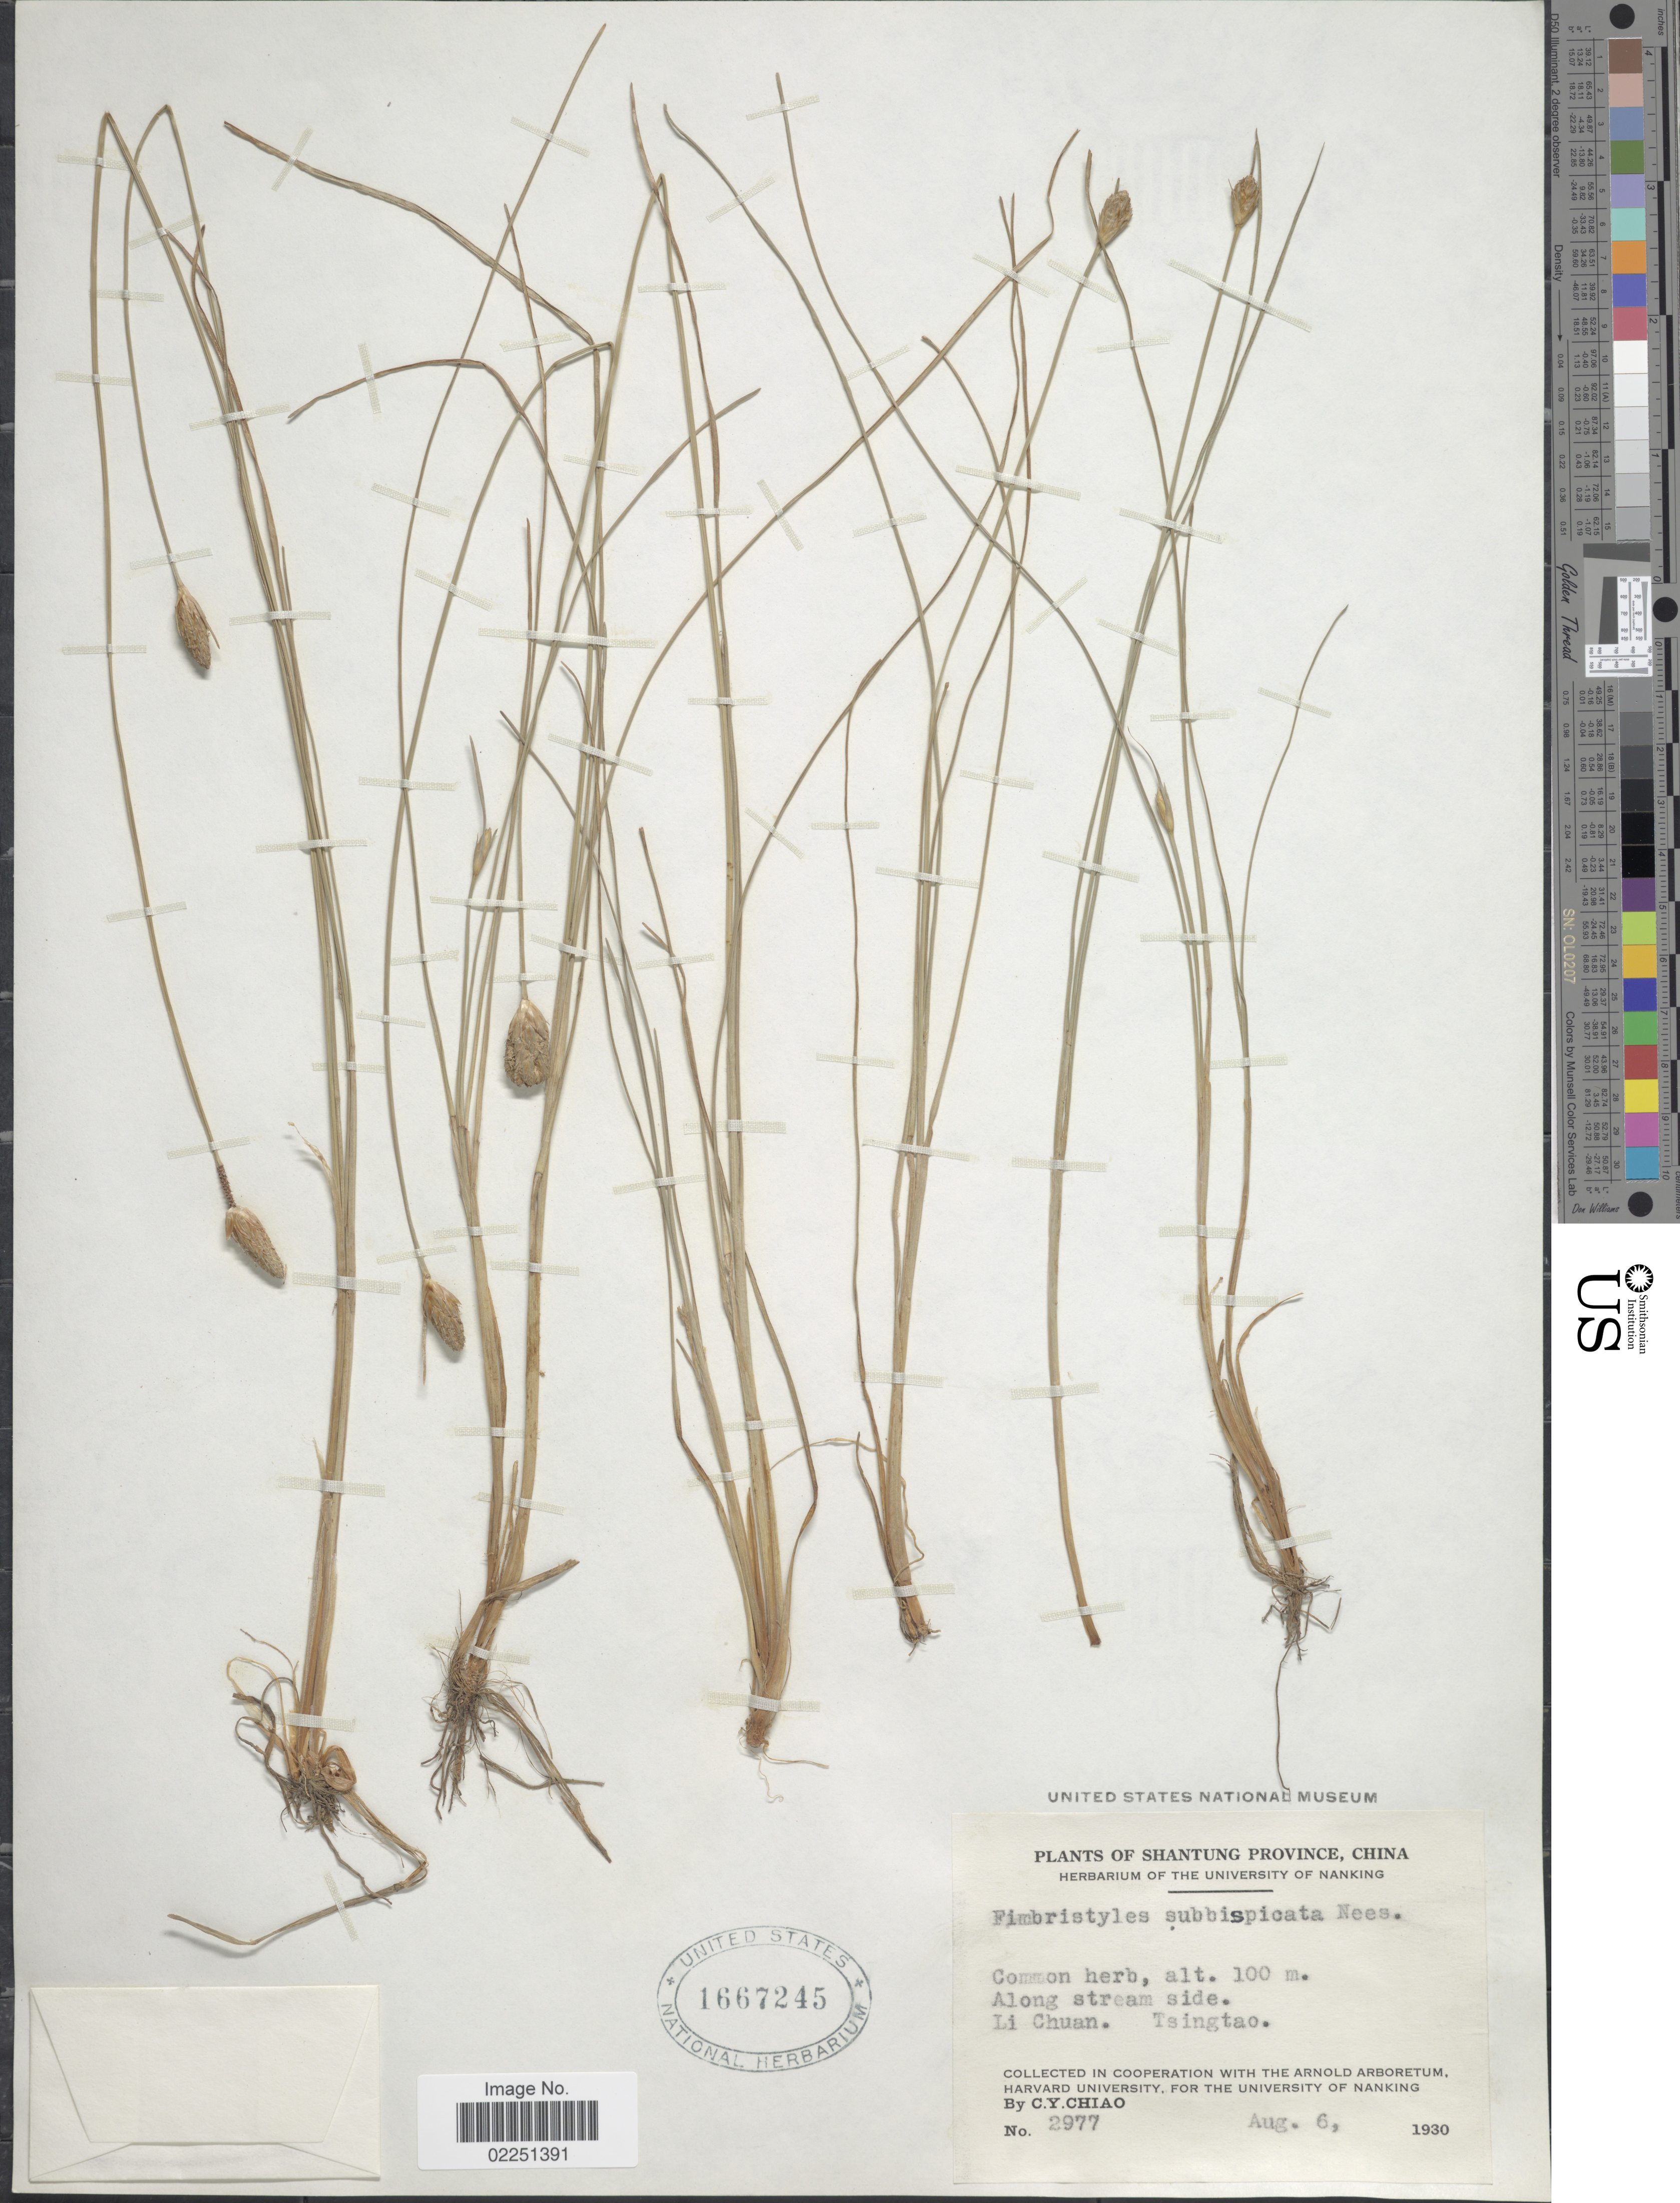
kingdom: Plantae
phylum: Tracheophyta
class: Liliopsida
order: Poales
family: Cyperaceae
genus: Fimbristylis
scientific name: Fimbristylis subbispicata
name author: Nees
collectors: C. Y. Chiao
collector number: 2977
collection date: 1930-08-06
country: China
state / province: Shandong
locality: Shantung Province, Li Chuan. Tsingtao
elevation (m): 100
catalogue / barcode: US 1667245